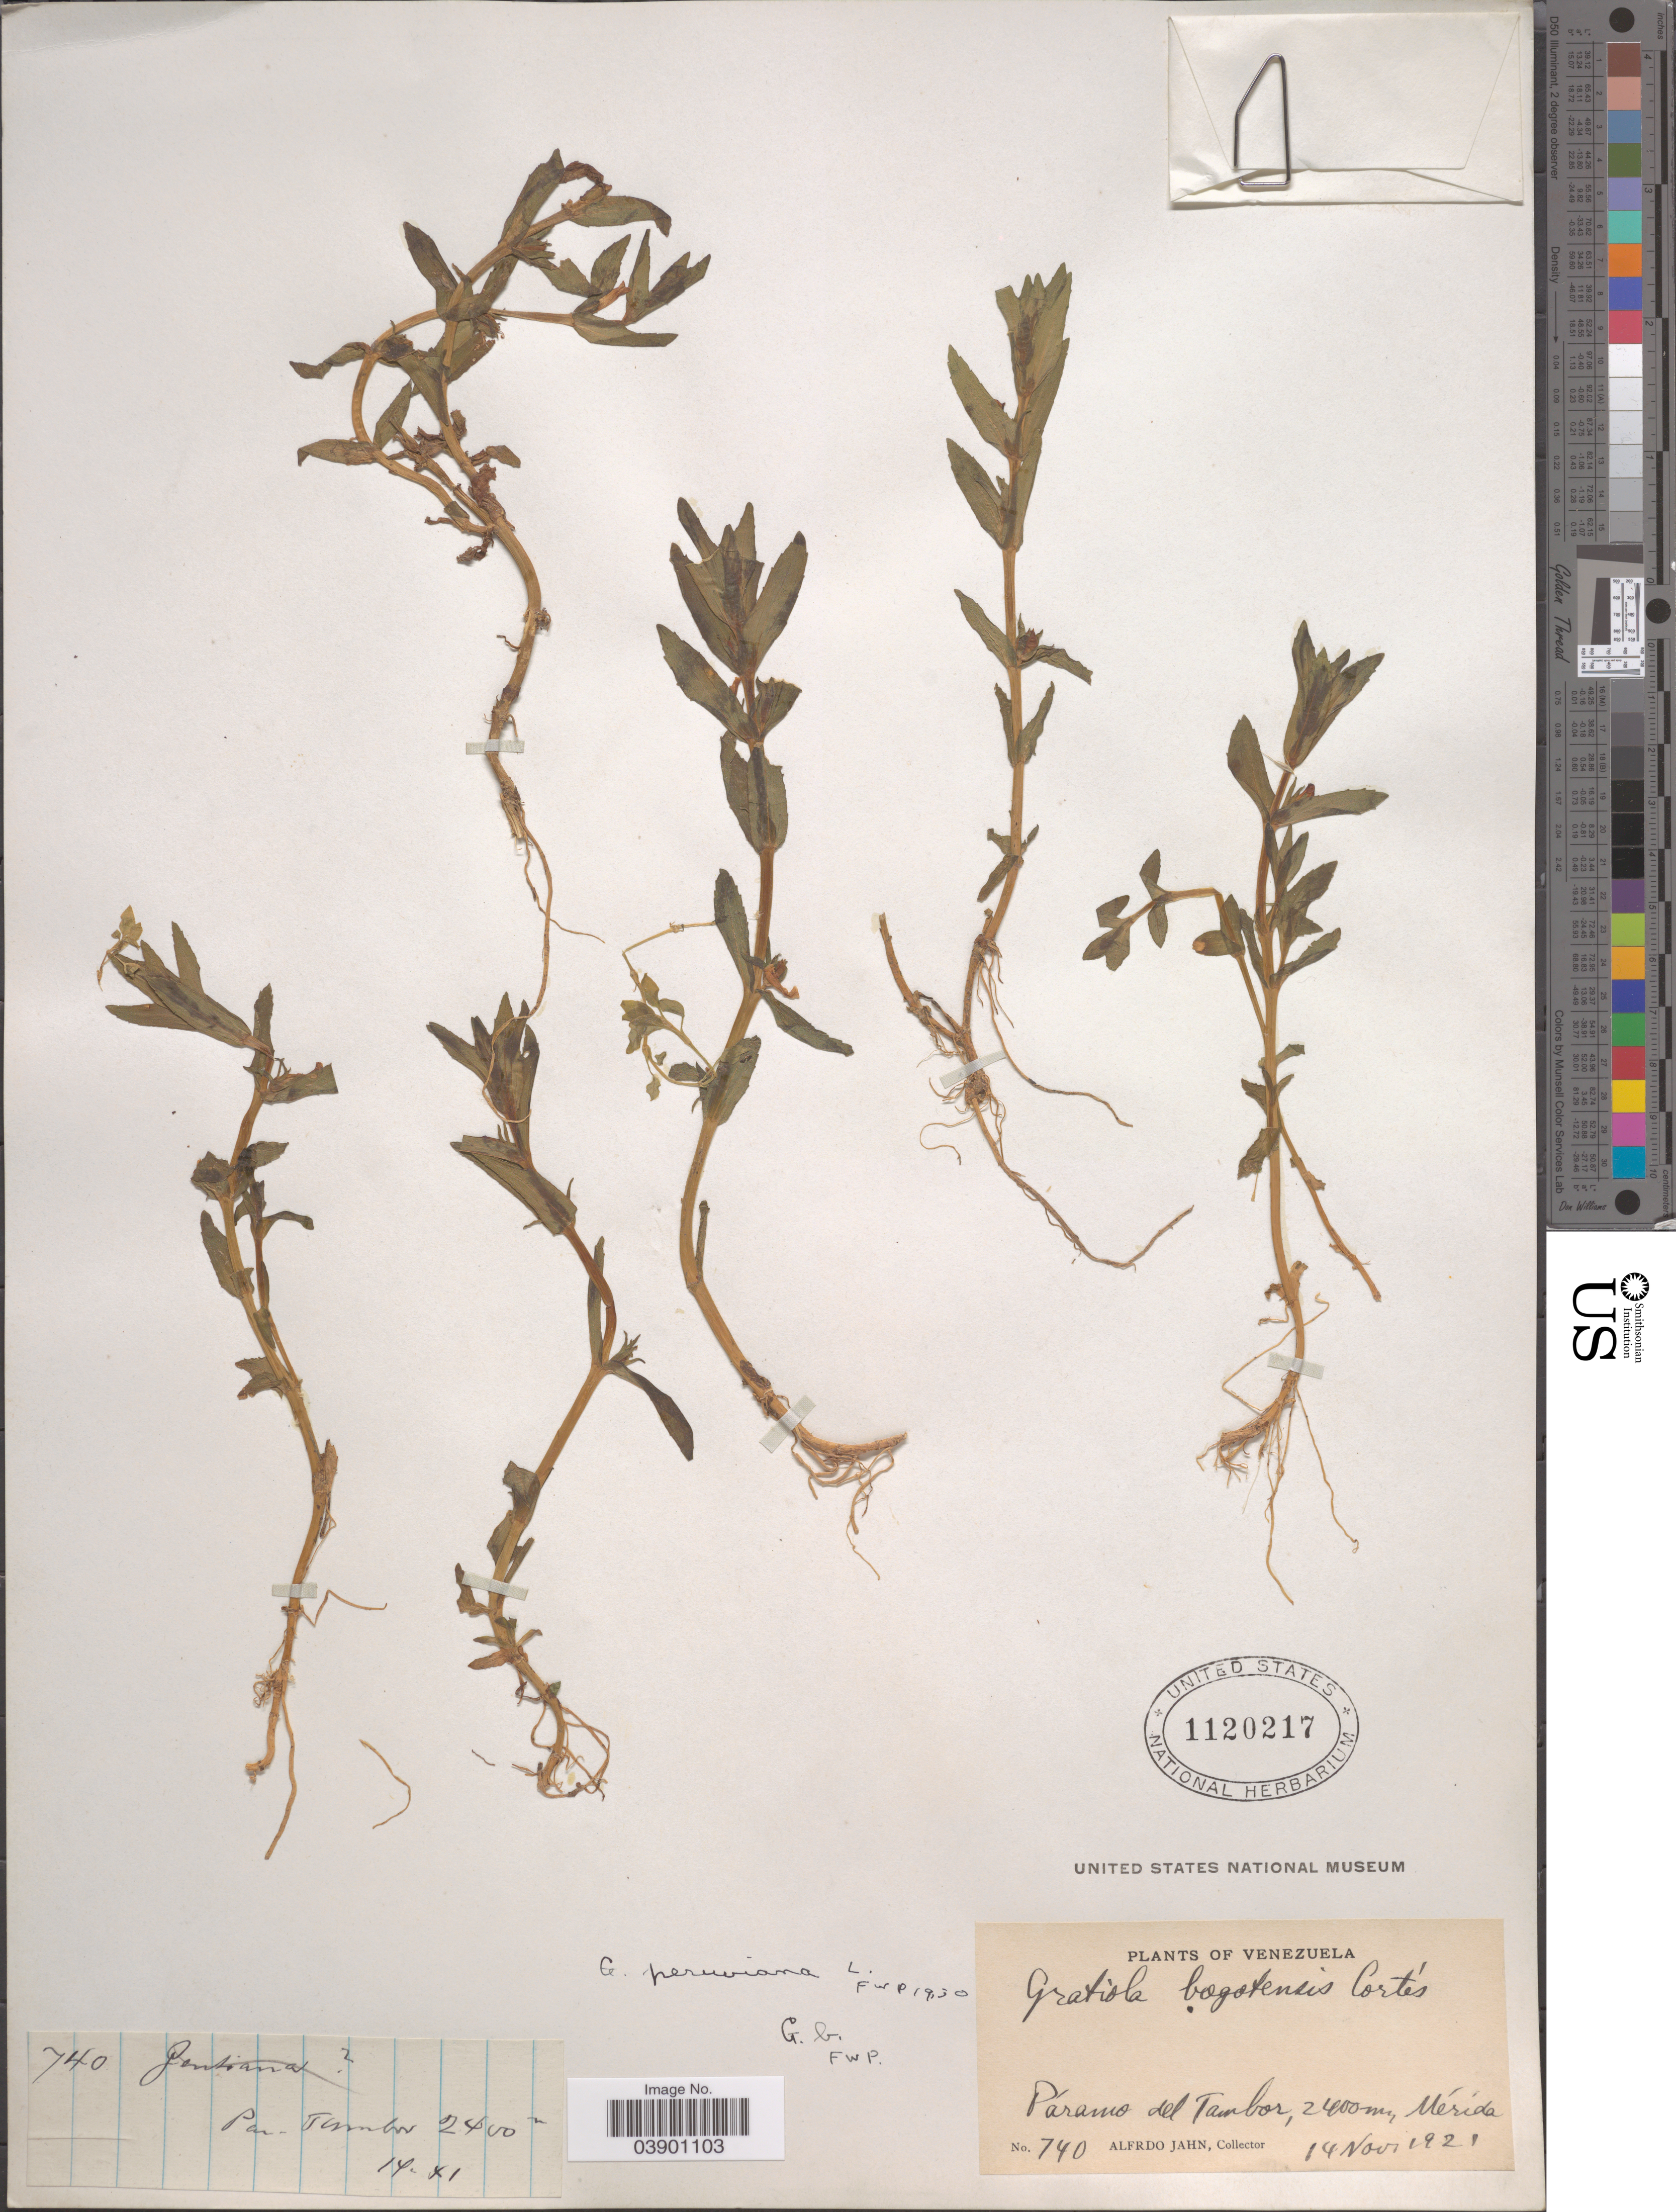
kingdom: Plantae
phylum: Tracheophyta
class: Magnoliopsida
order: Lamiales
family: Plantaginaceae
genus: Gratiola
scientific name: Gratiola peruviana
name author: L.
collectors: A. Jahn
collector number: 740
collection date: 1921-11-14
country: Venezuela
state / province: Merida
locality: Páramo del Tambor.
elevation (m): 2400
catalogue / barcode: US 1120217